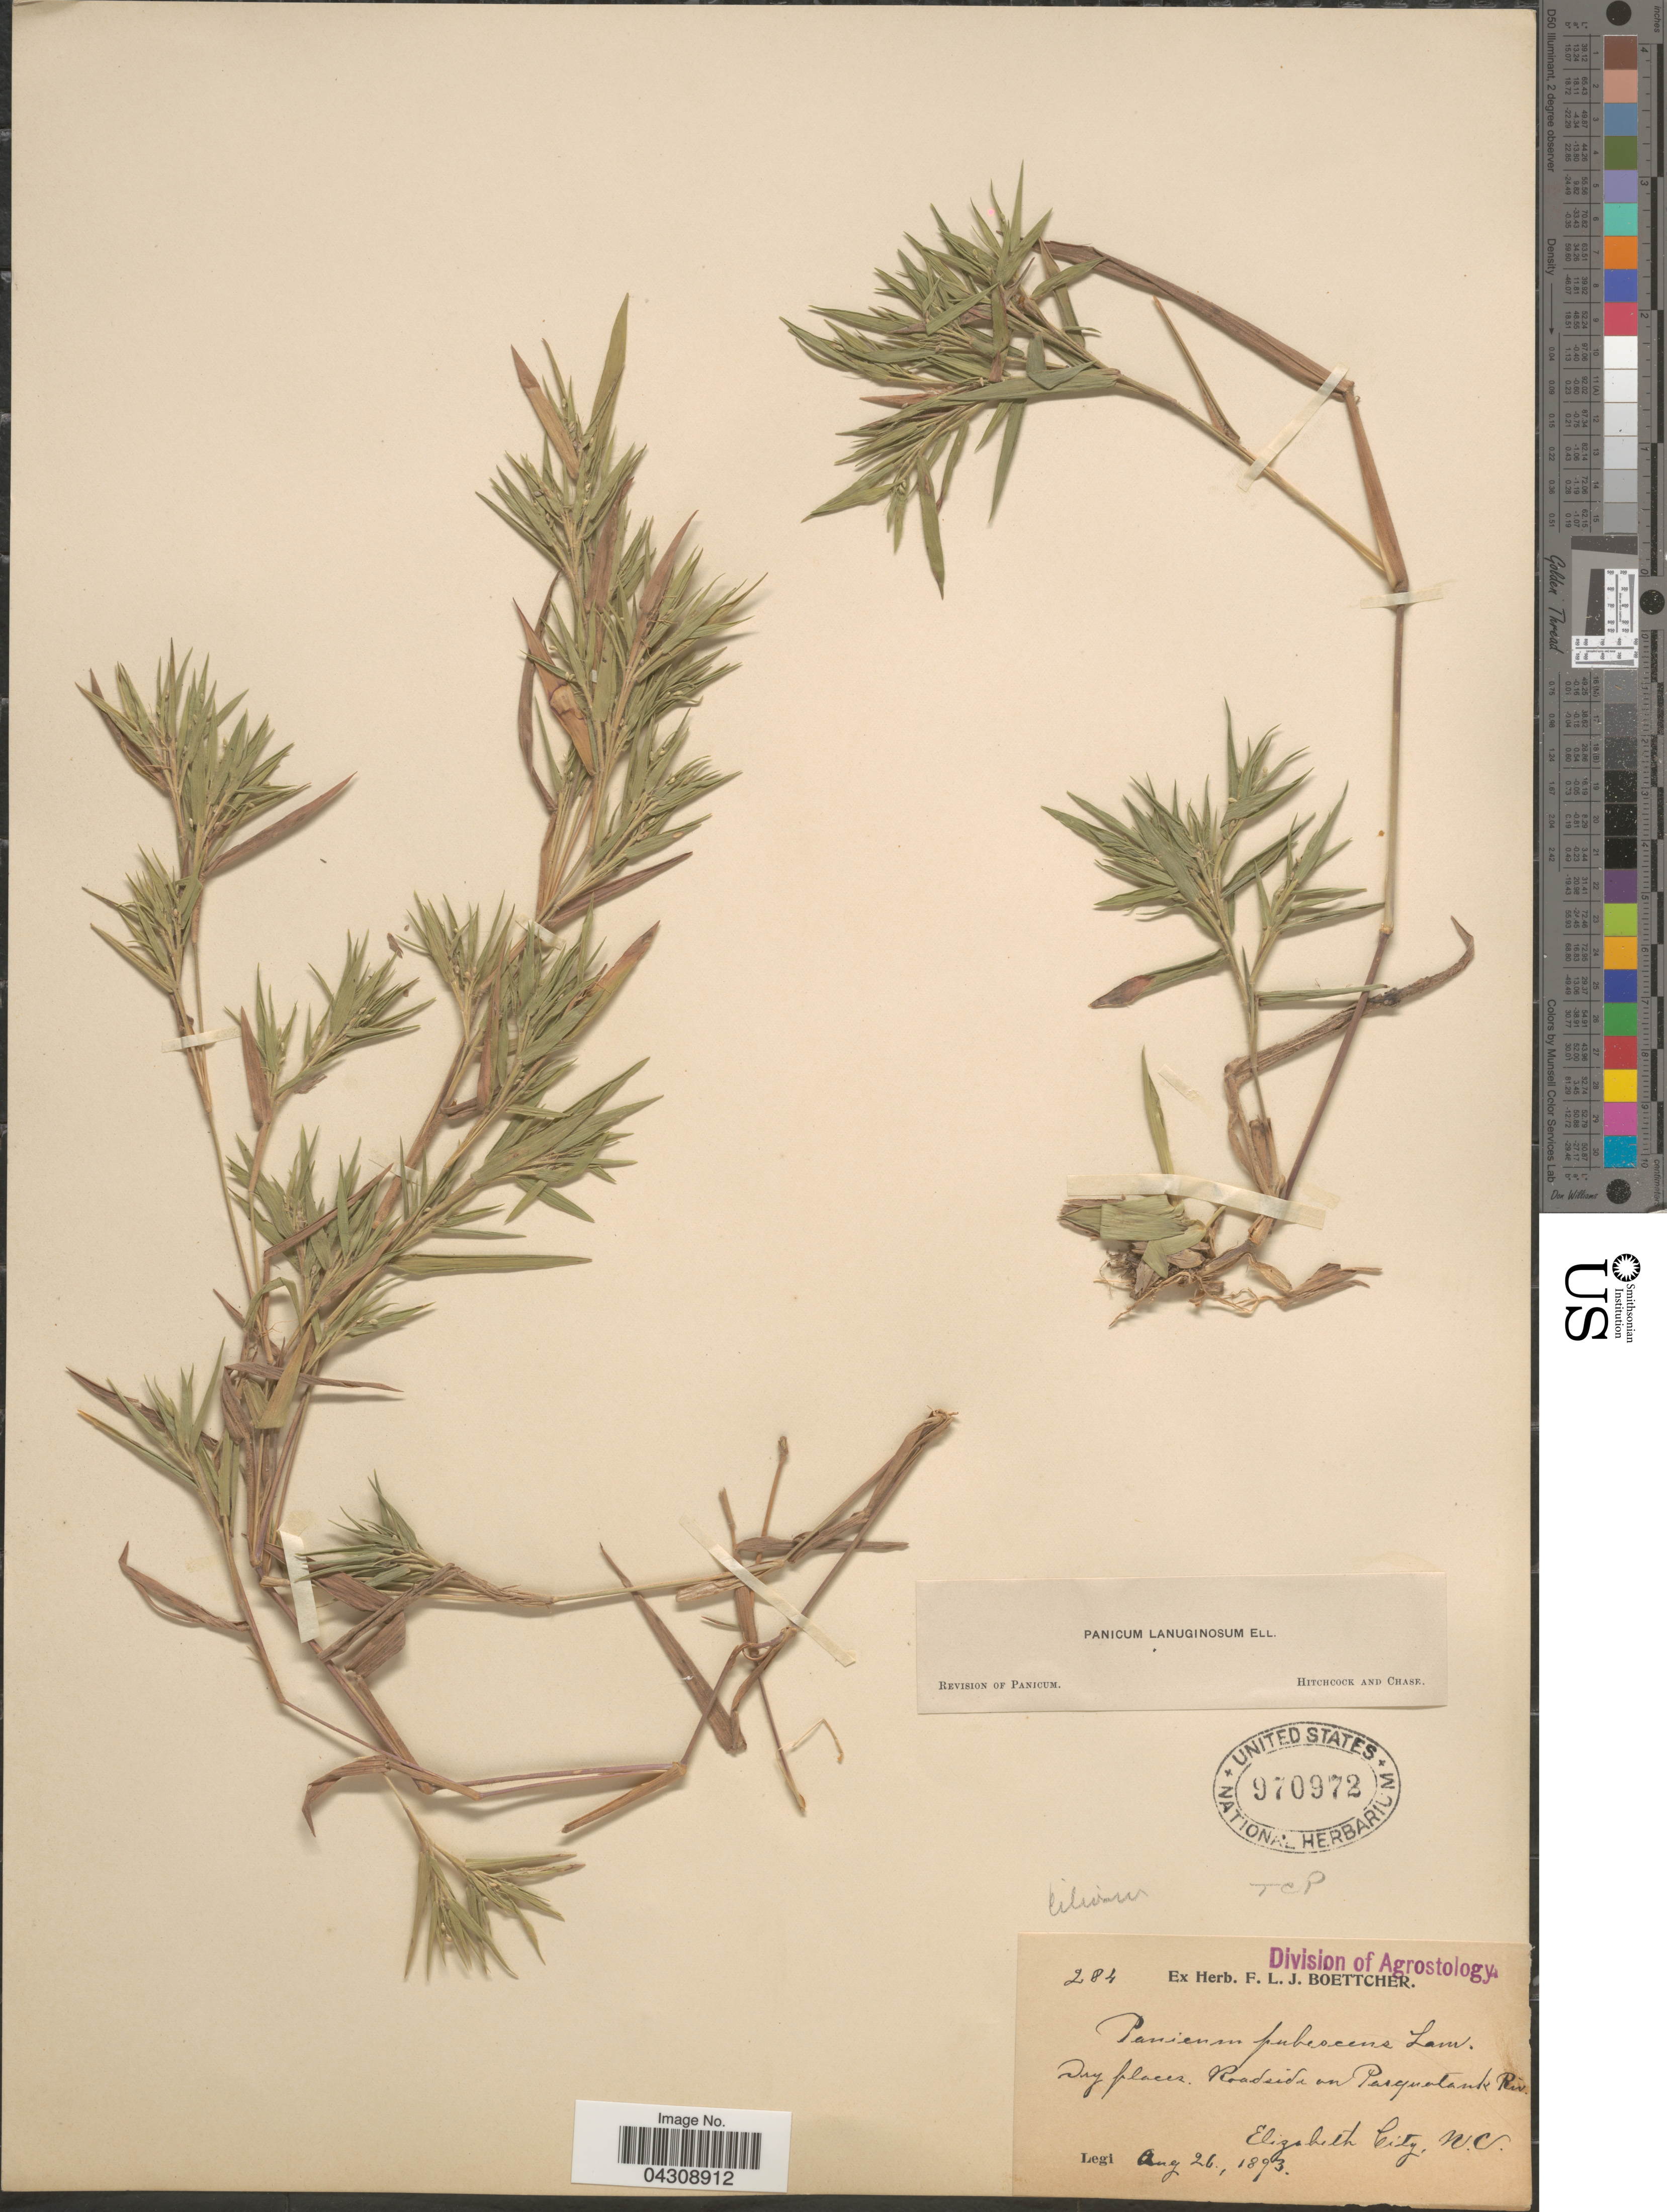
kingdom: Plantae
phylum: Tracheophyta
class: Liliopsida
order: Poales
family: Poaceae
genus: Dichanthelium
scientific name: Dichanthelium acuminatum var. acuminatum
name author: (Sw.) Gould & C.A. Clark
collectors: ex herb. F. L. J. Boettcher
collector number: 284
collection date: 1893-08-26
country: United States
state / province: North Carolina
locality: Dry places. Roadside on Pasquotank Riv. Elizabeth City.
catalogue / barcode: US 970972